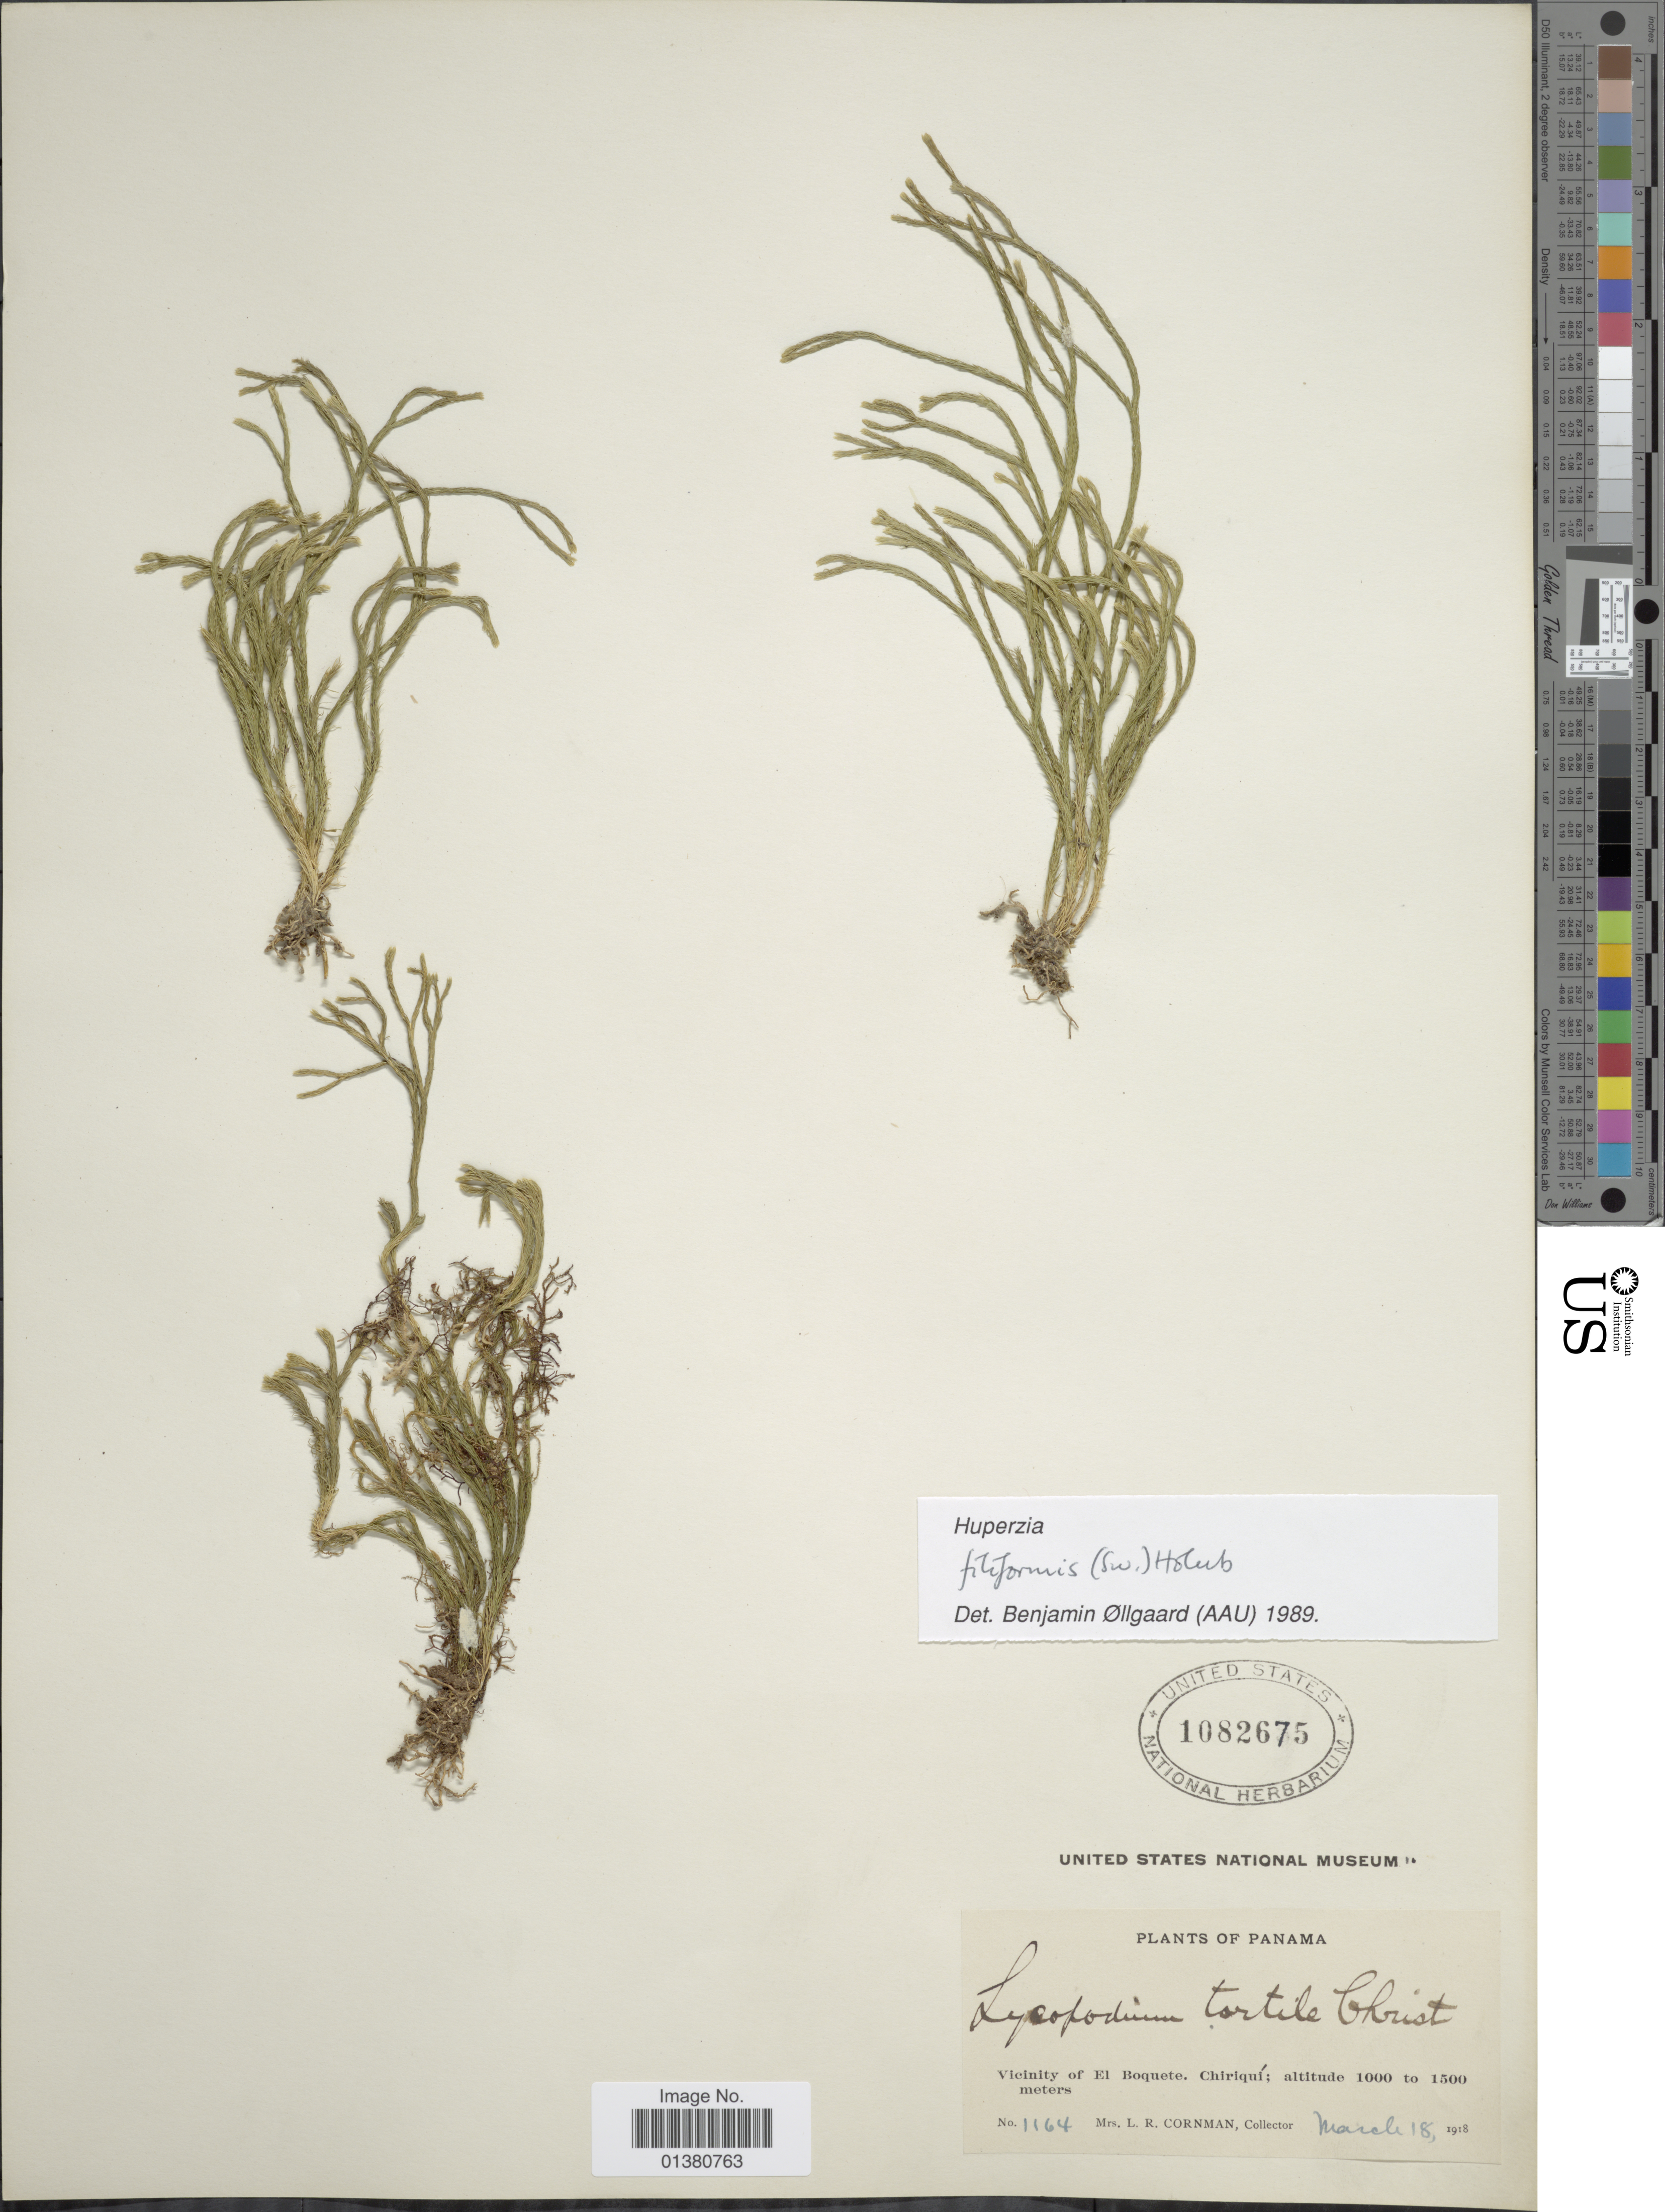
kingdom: Plantae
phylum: Tracheophyta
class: Lycopodiopsida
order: Lycopodiales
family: Lycopodiaceae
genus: Phlegmariurus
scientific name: Phlegmariurus filiformis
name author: (Sw.) W.H. Wagner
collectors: L. Cornman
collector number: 1164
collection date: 1918-03-18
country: Panama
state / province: Chiriqui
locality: Vicinity of El Boquete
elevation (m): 1000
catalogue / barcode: US 1082675